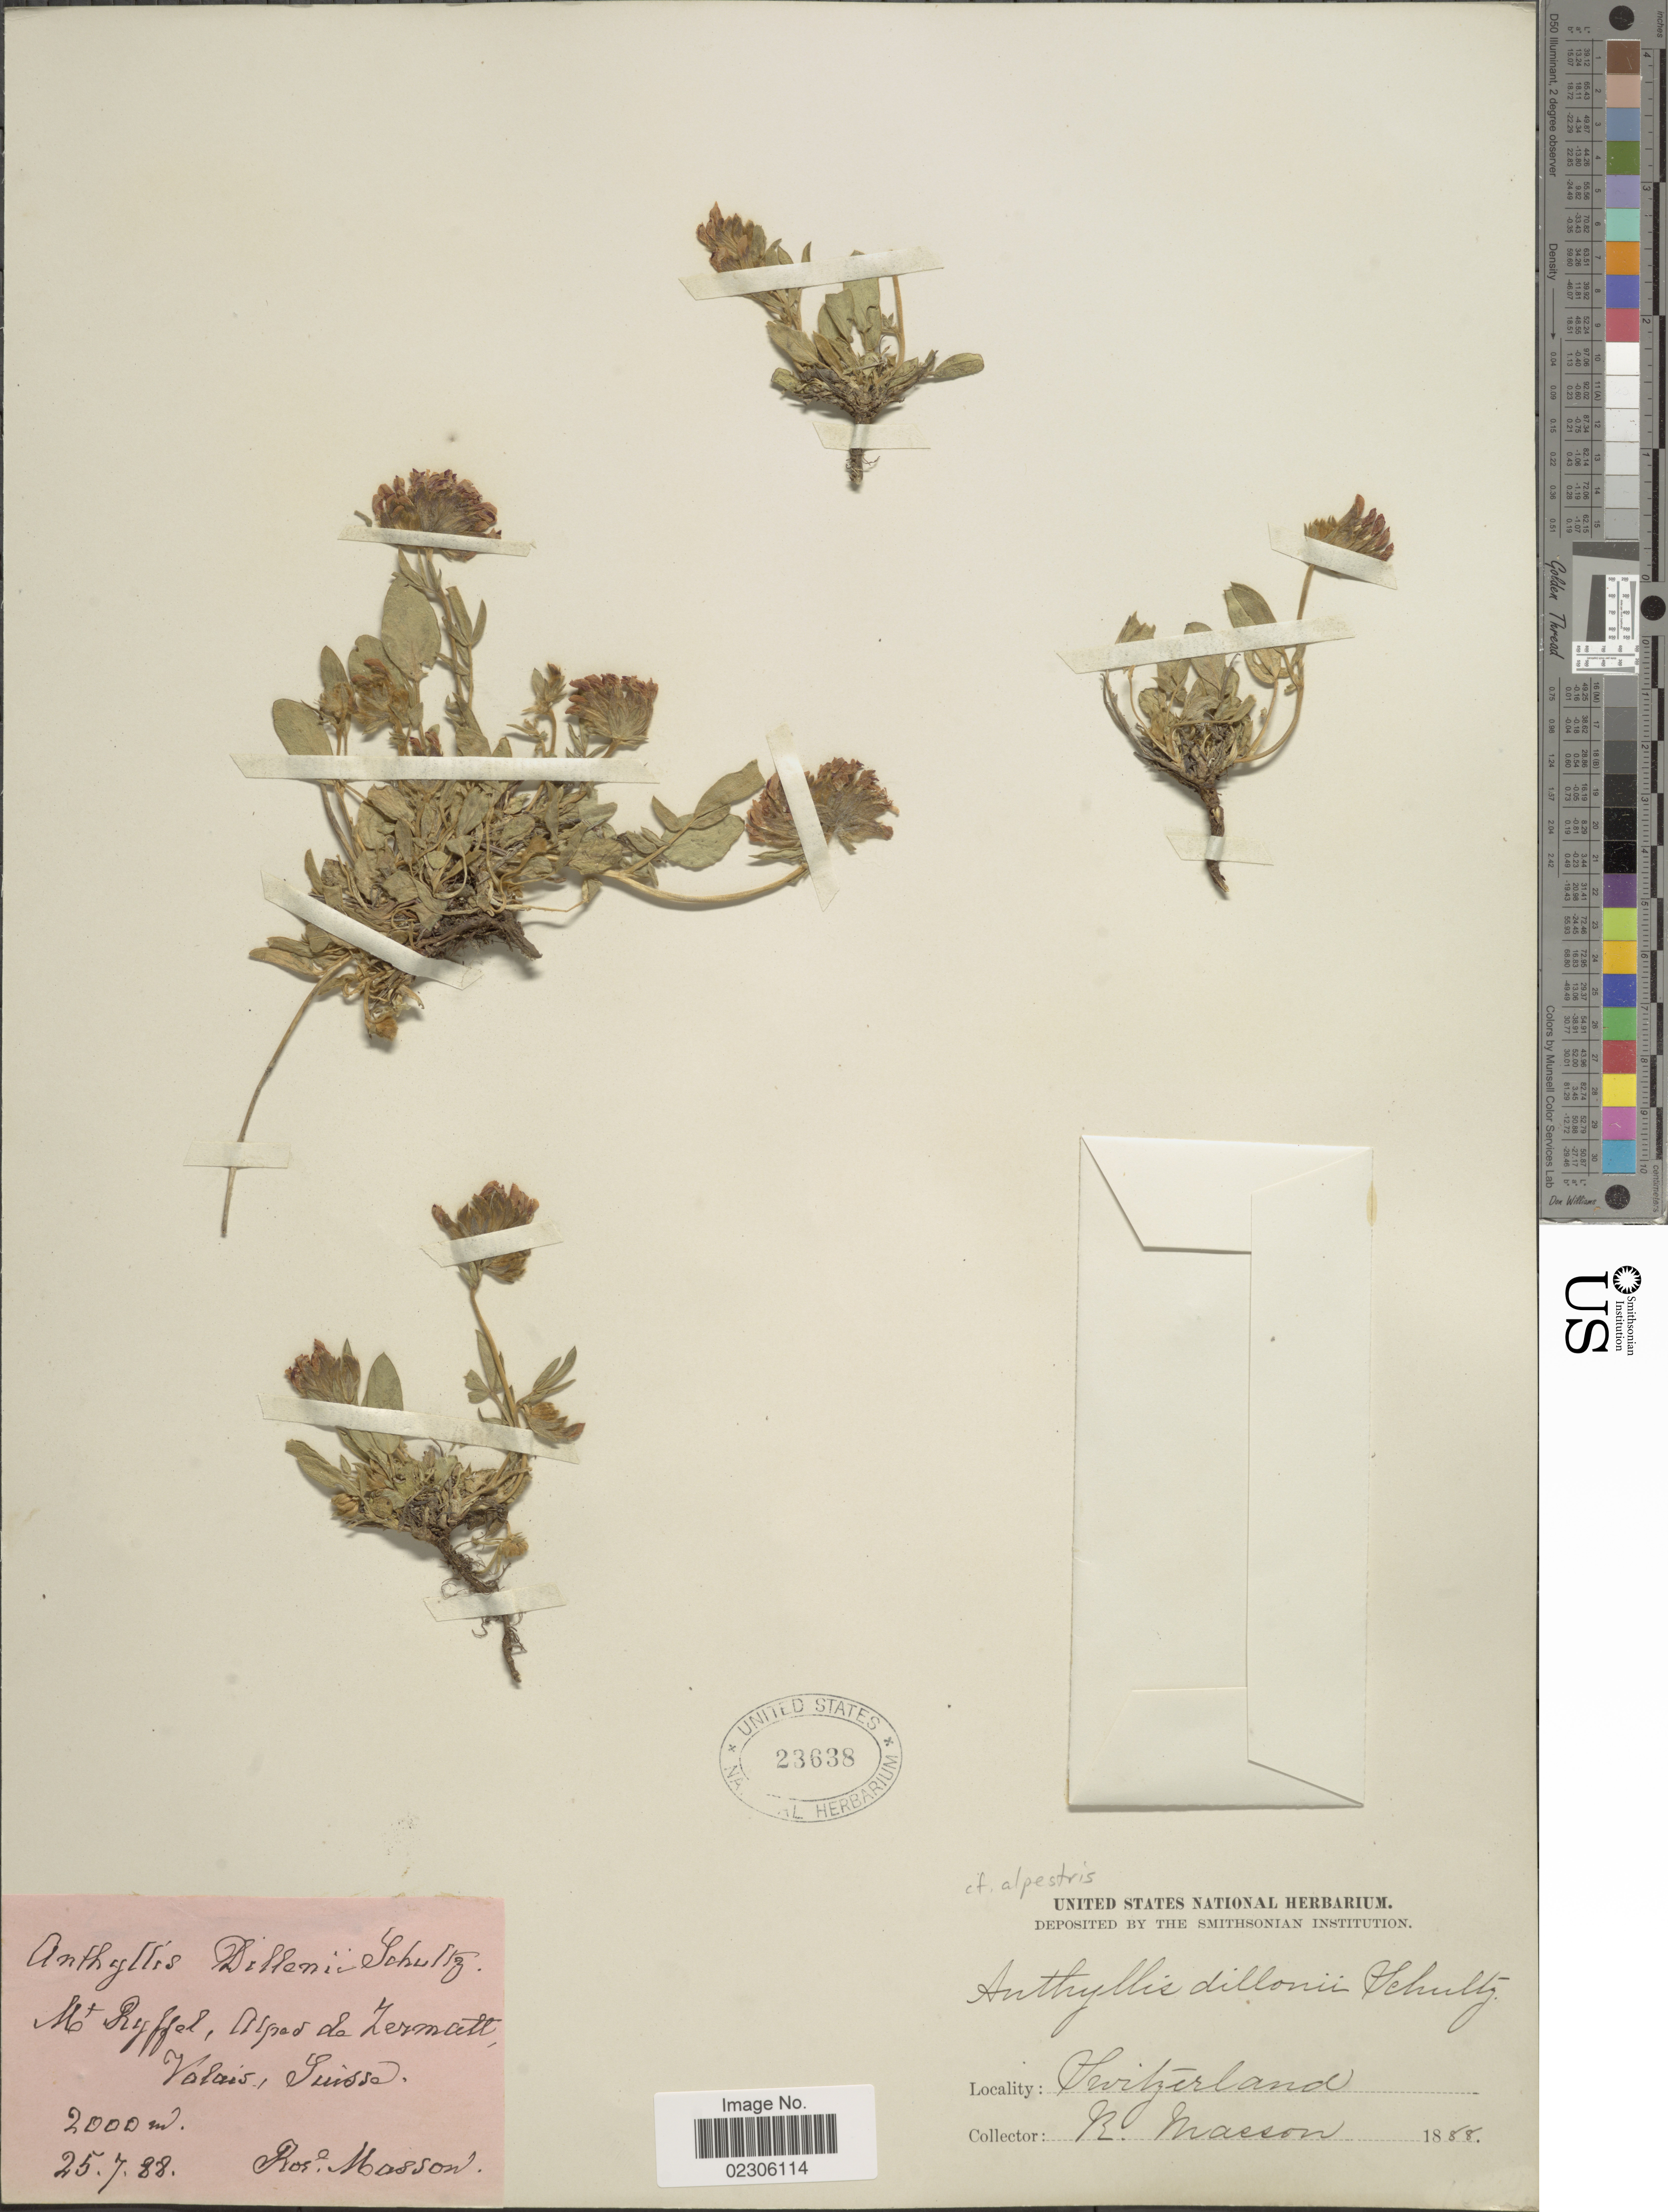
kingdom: Plantae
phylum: Tracheophyta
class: Magnoliopsida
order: Fabales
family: Fabaceae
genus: Anthyllis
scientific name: Anthyllis vulneraria subsp. alpestris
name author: Asch. & Graebn.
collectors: R. Masson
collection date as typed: Transcribed d/m/y: 25/7/88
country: Switzerland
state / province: Valais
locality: Mt. Ryffel, Alped de Zermatt Valais, Suisse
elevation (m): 2000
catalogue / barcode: US 23638